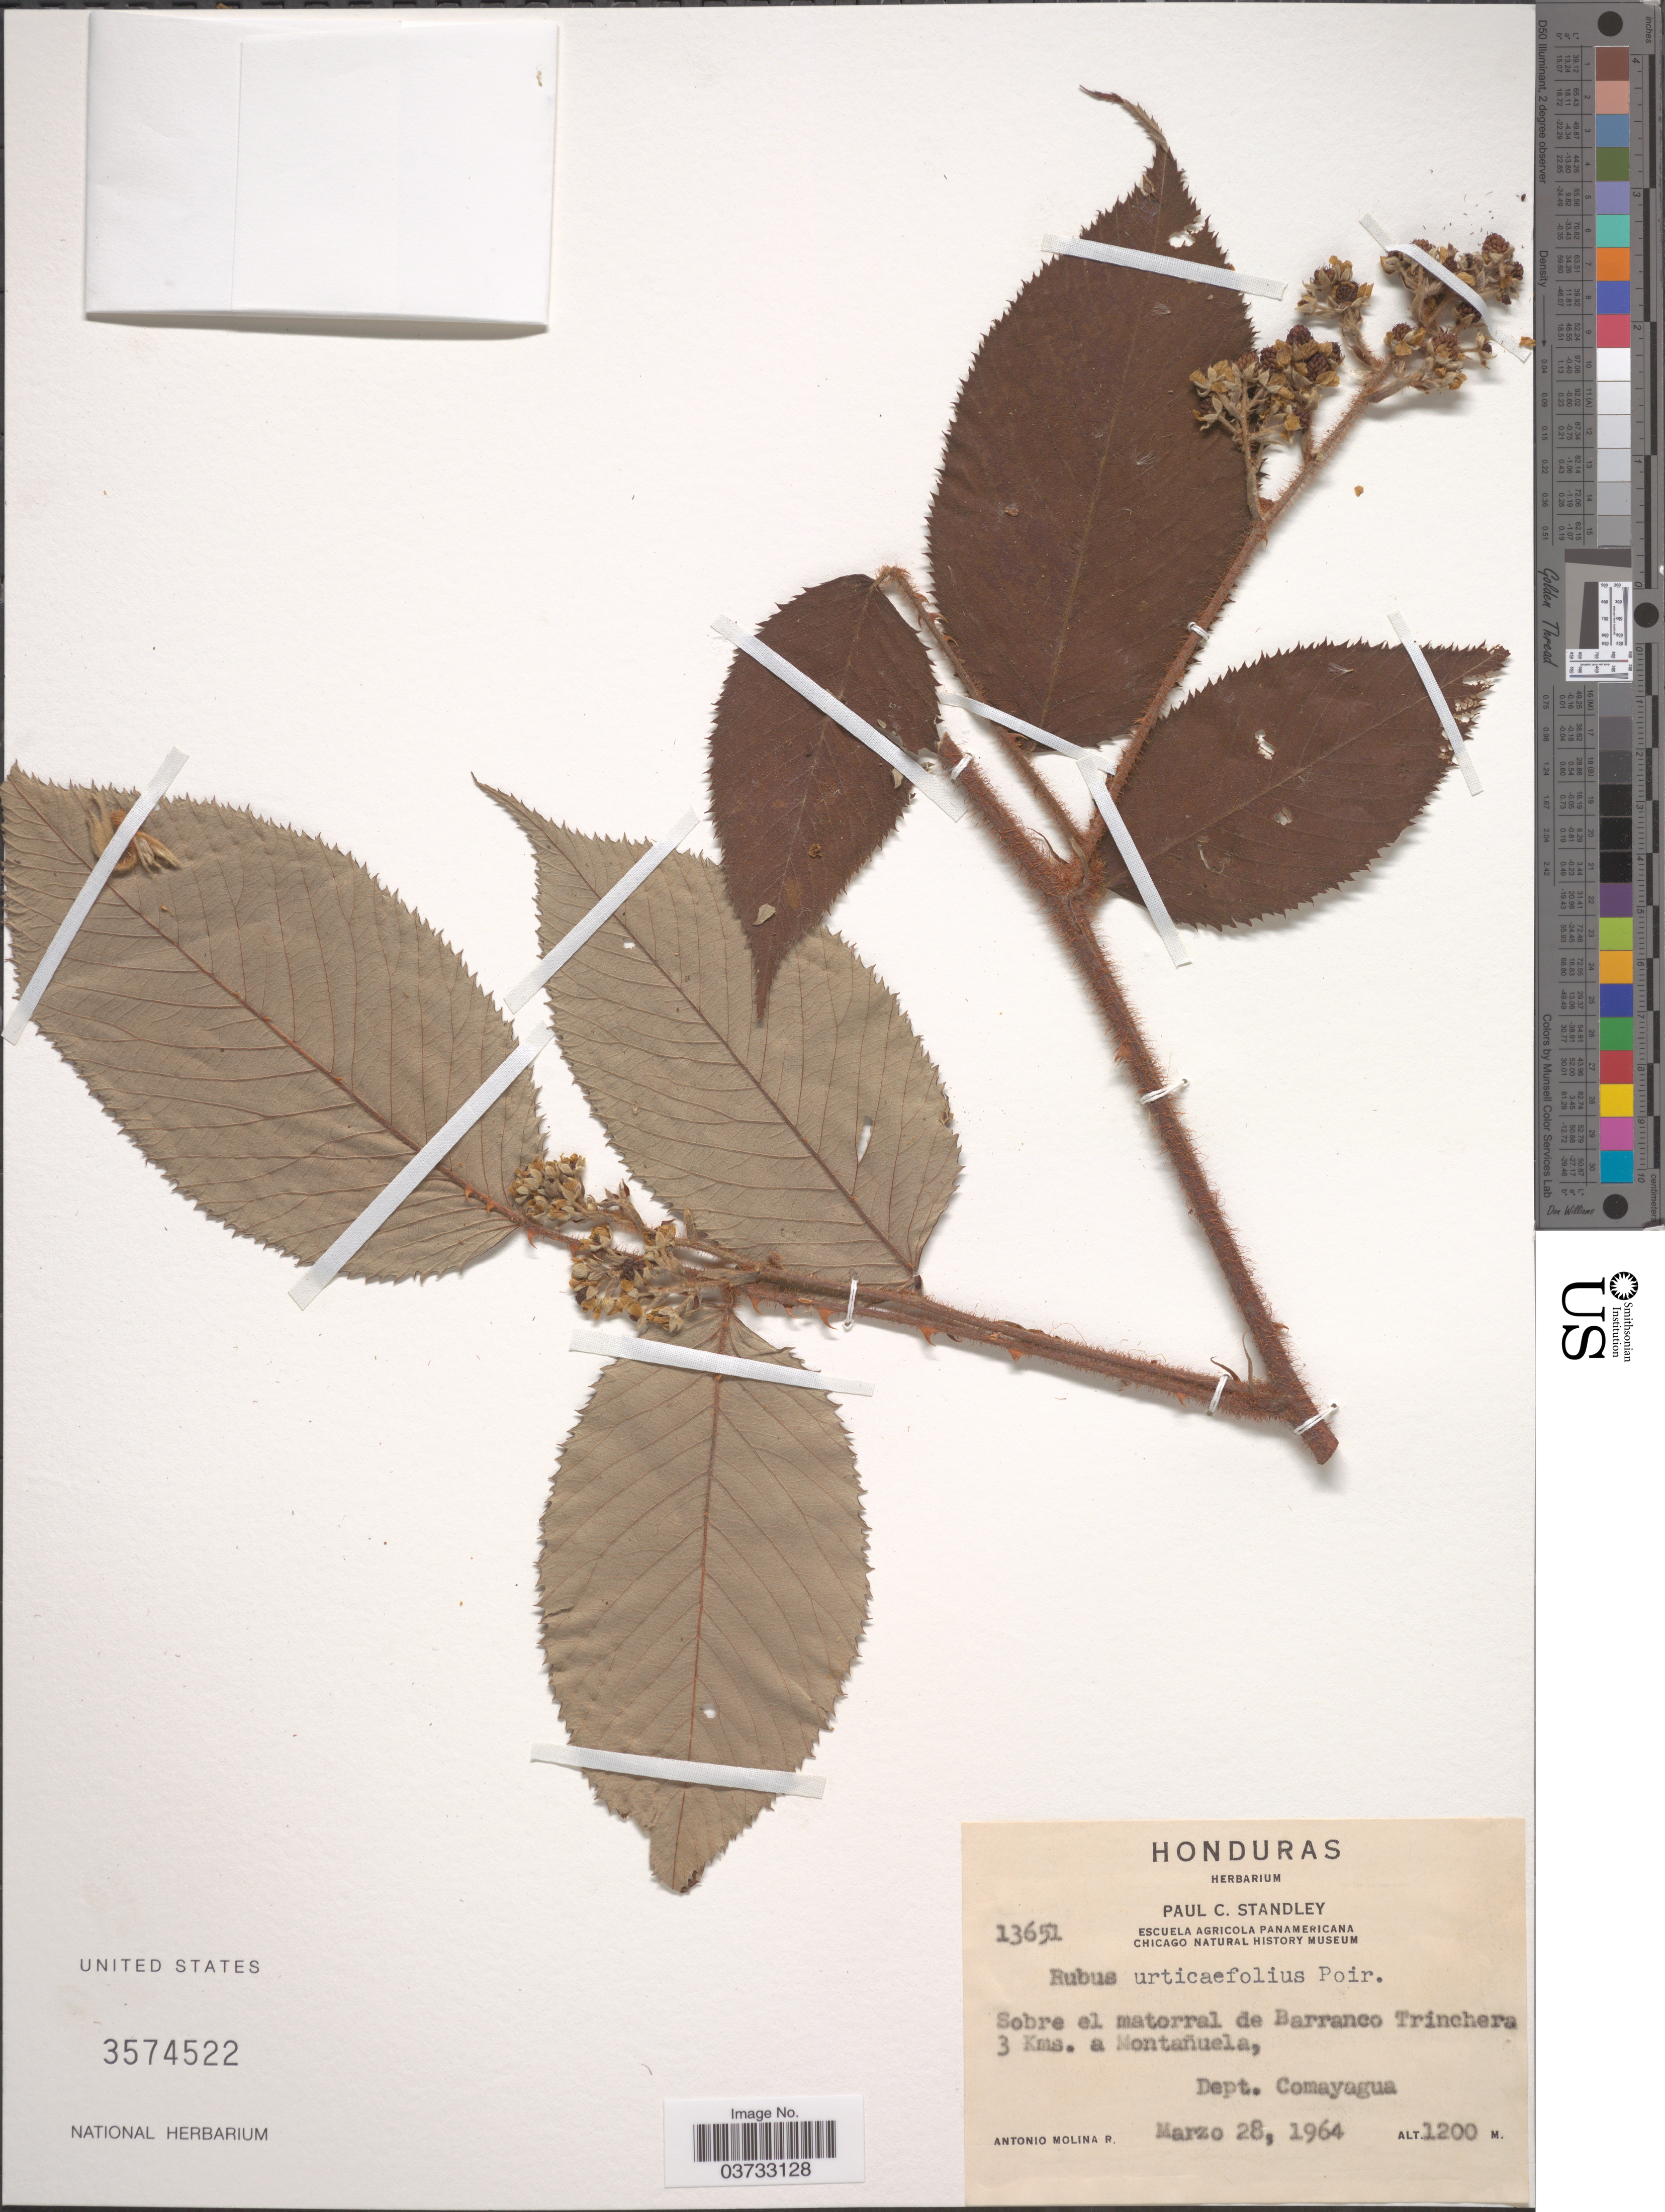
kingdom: Plantae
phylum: Tracheophyta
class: Magnoliopsida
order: Rosales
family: Rosaceae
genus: Rubus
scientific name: Rubus urticifolius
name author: Poir.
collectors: A. Molina R.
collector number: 13651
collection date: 1964-03-28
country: Honduras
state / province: Comayagua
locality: Sobre el matorral de Barranco Trinchera. 3 Kms. a Montañuela, Dept. Comayagua.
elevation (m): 1200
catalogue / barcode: US 3574522